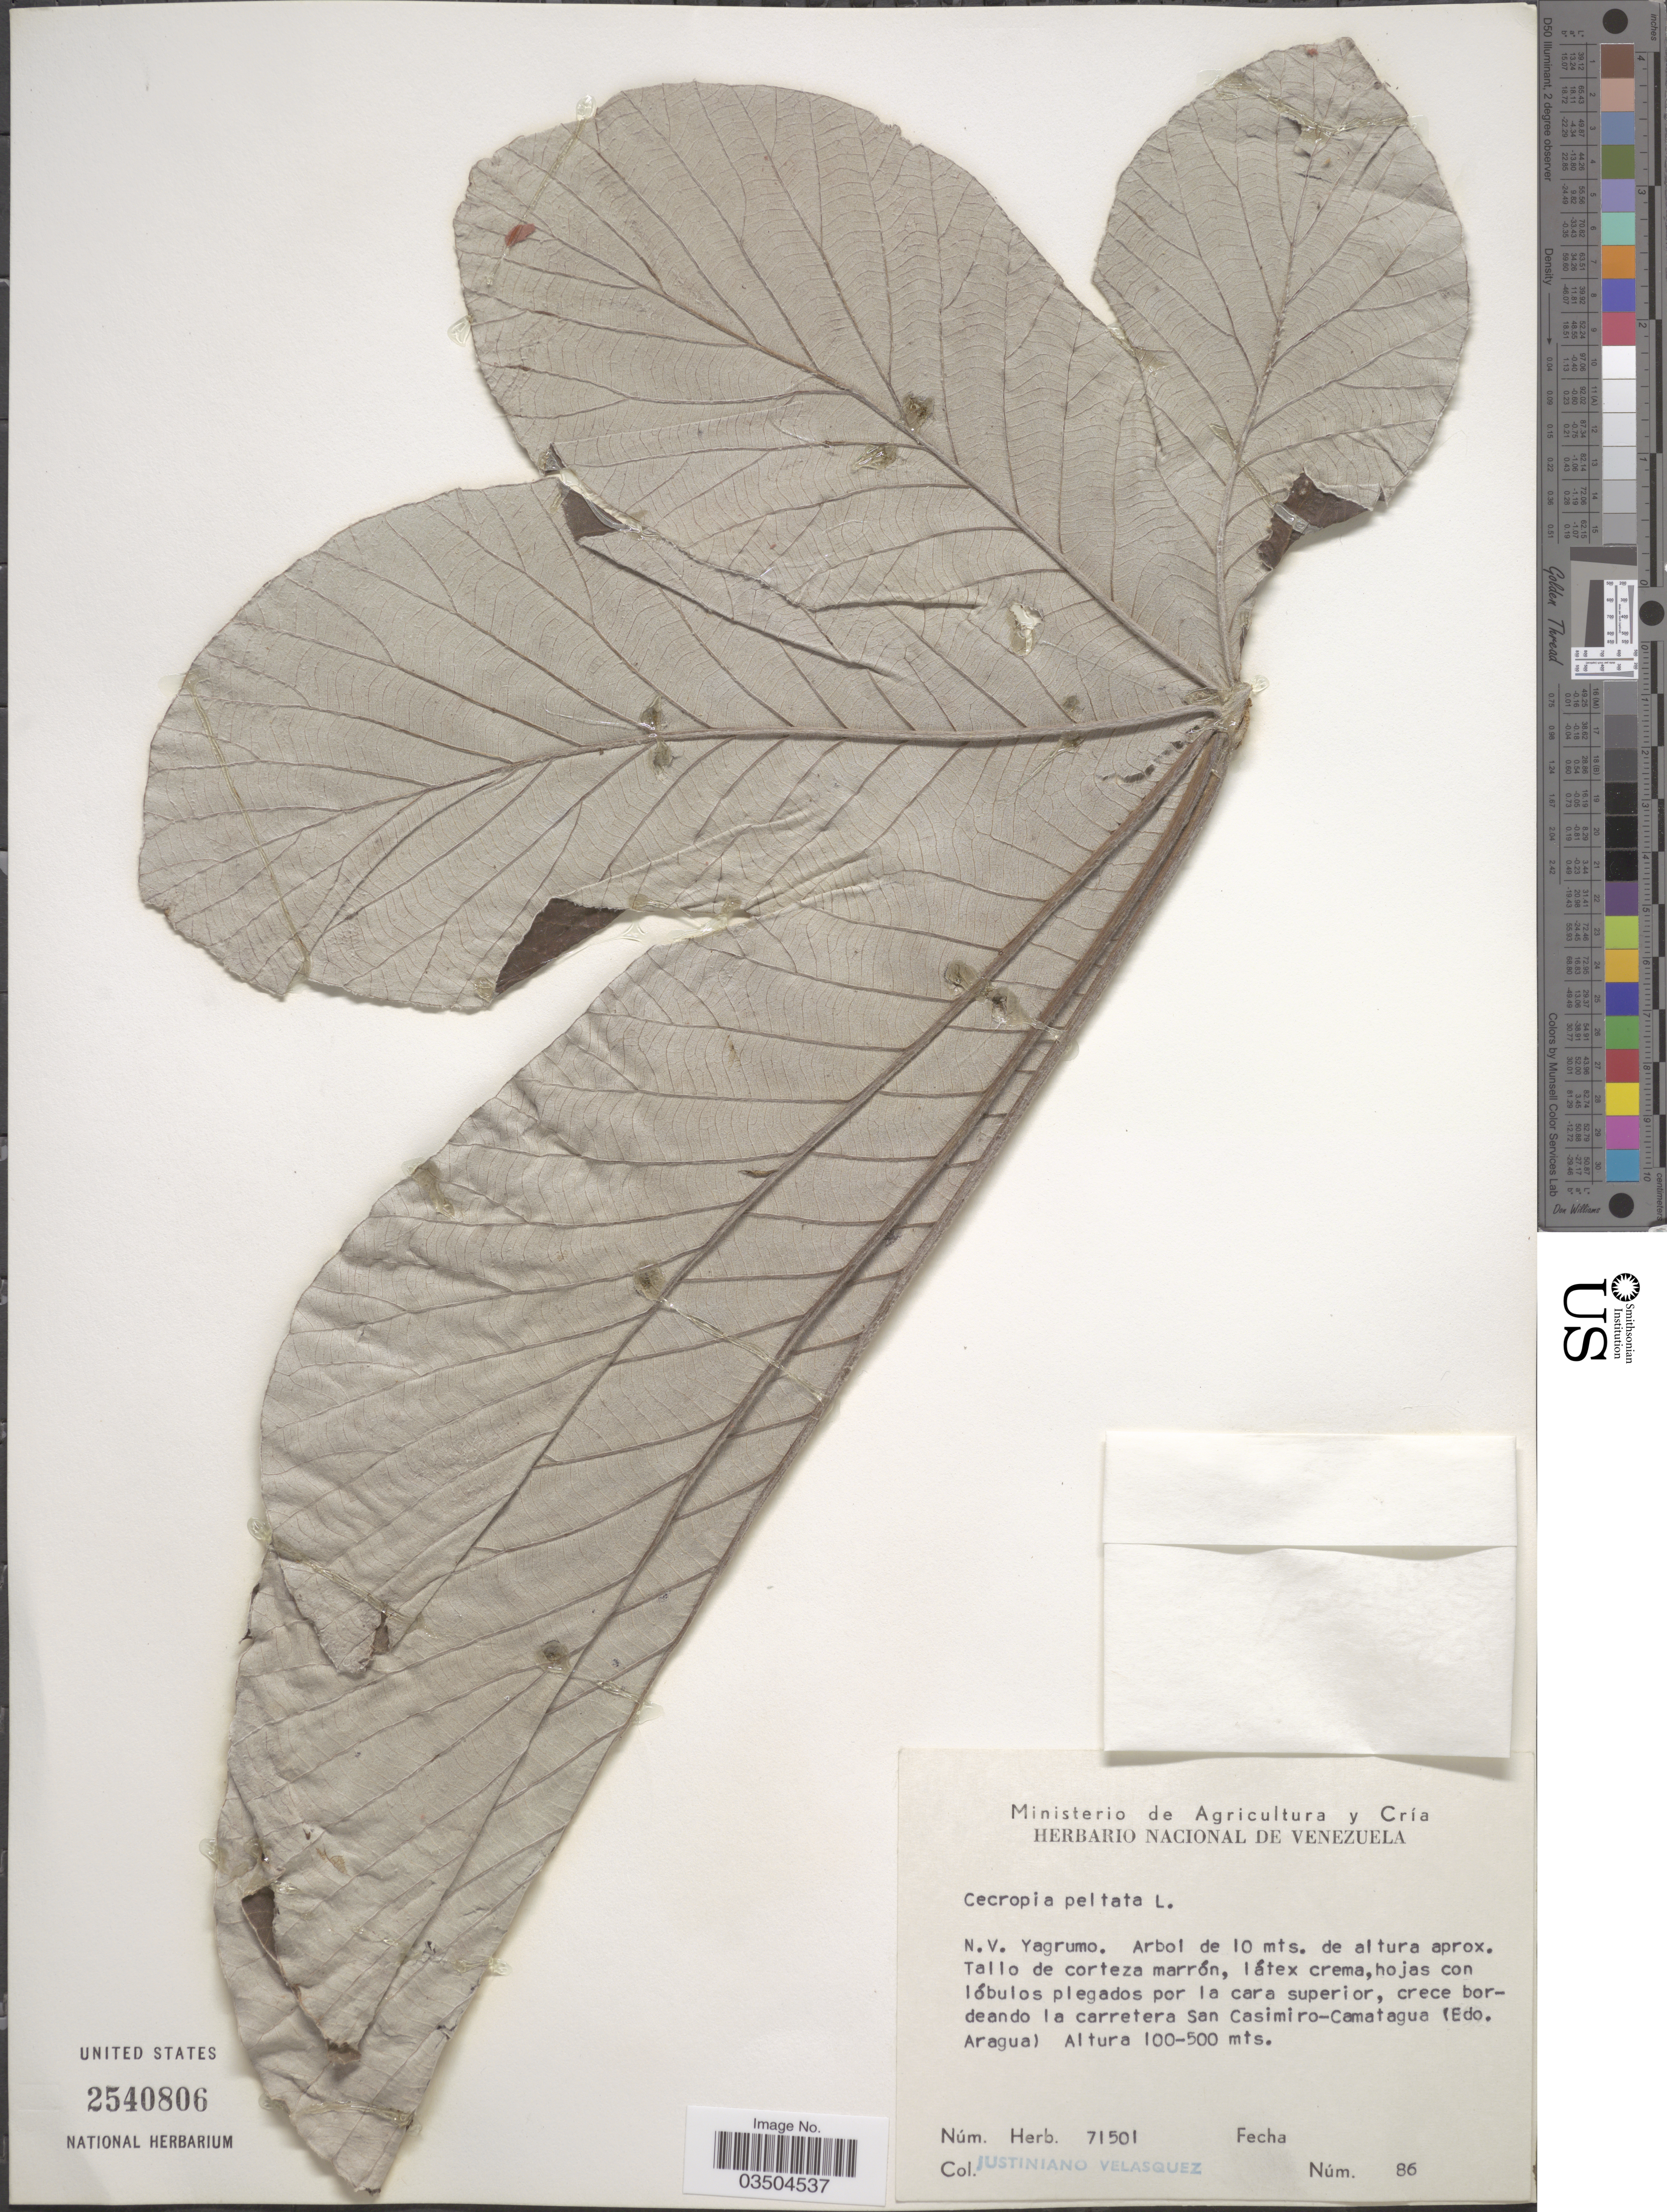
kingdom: Plantae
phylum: Tracheophyta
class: Magnoliopsida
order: Rosales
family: Urticaceae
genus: Cecropia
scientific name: Cecropia peltata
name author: L.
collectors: J. Velasquez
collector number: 86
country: Venezuela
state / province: Aragua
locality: Crece bordeando la carretera San Casimiro-Camatagua.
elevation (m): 100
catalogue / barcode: US 2540806